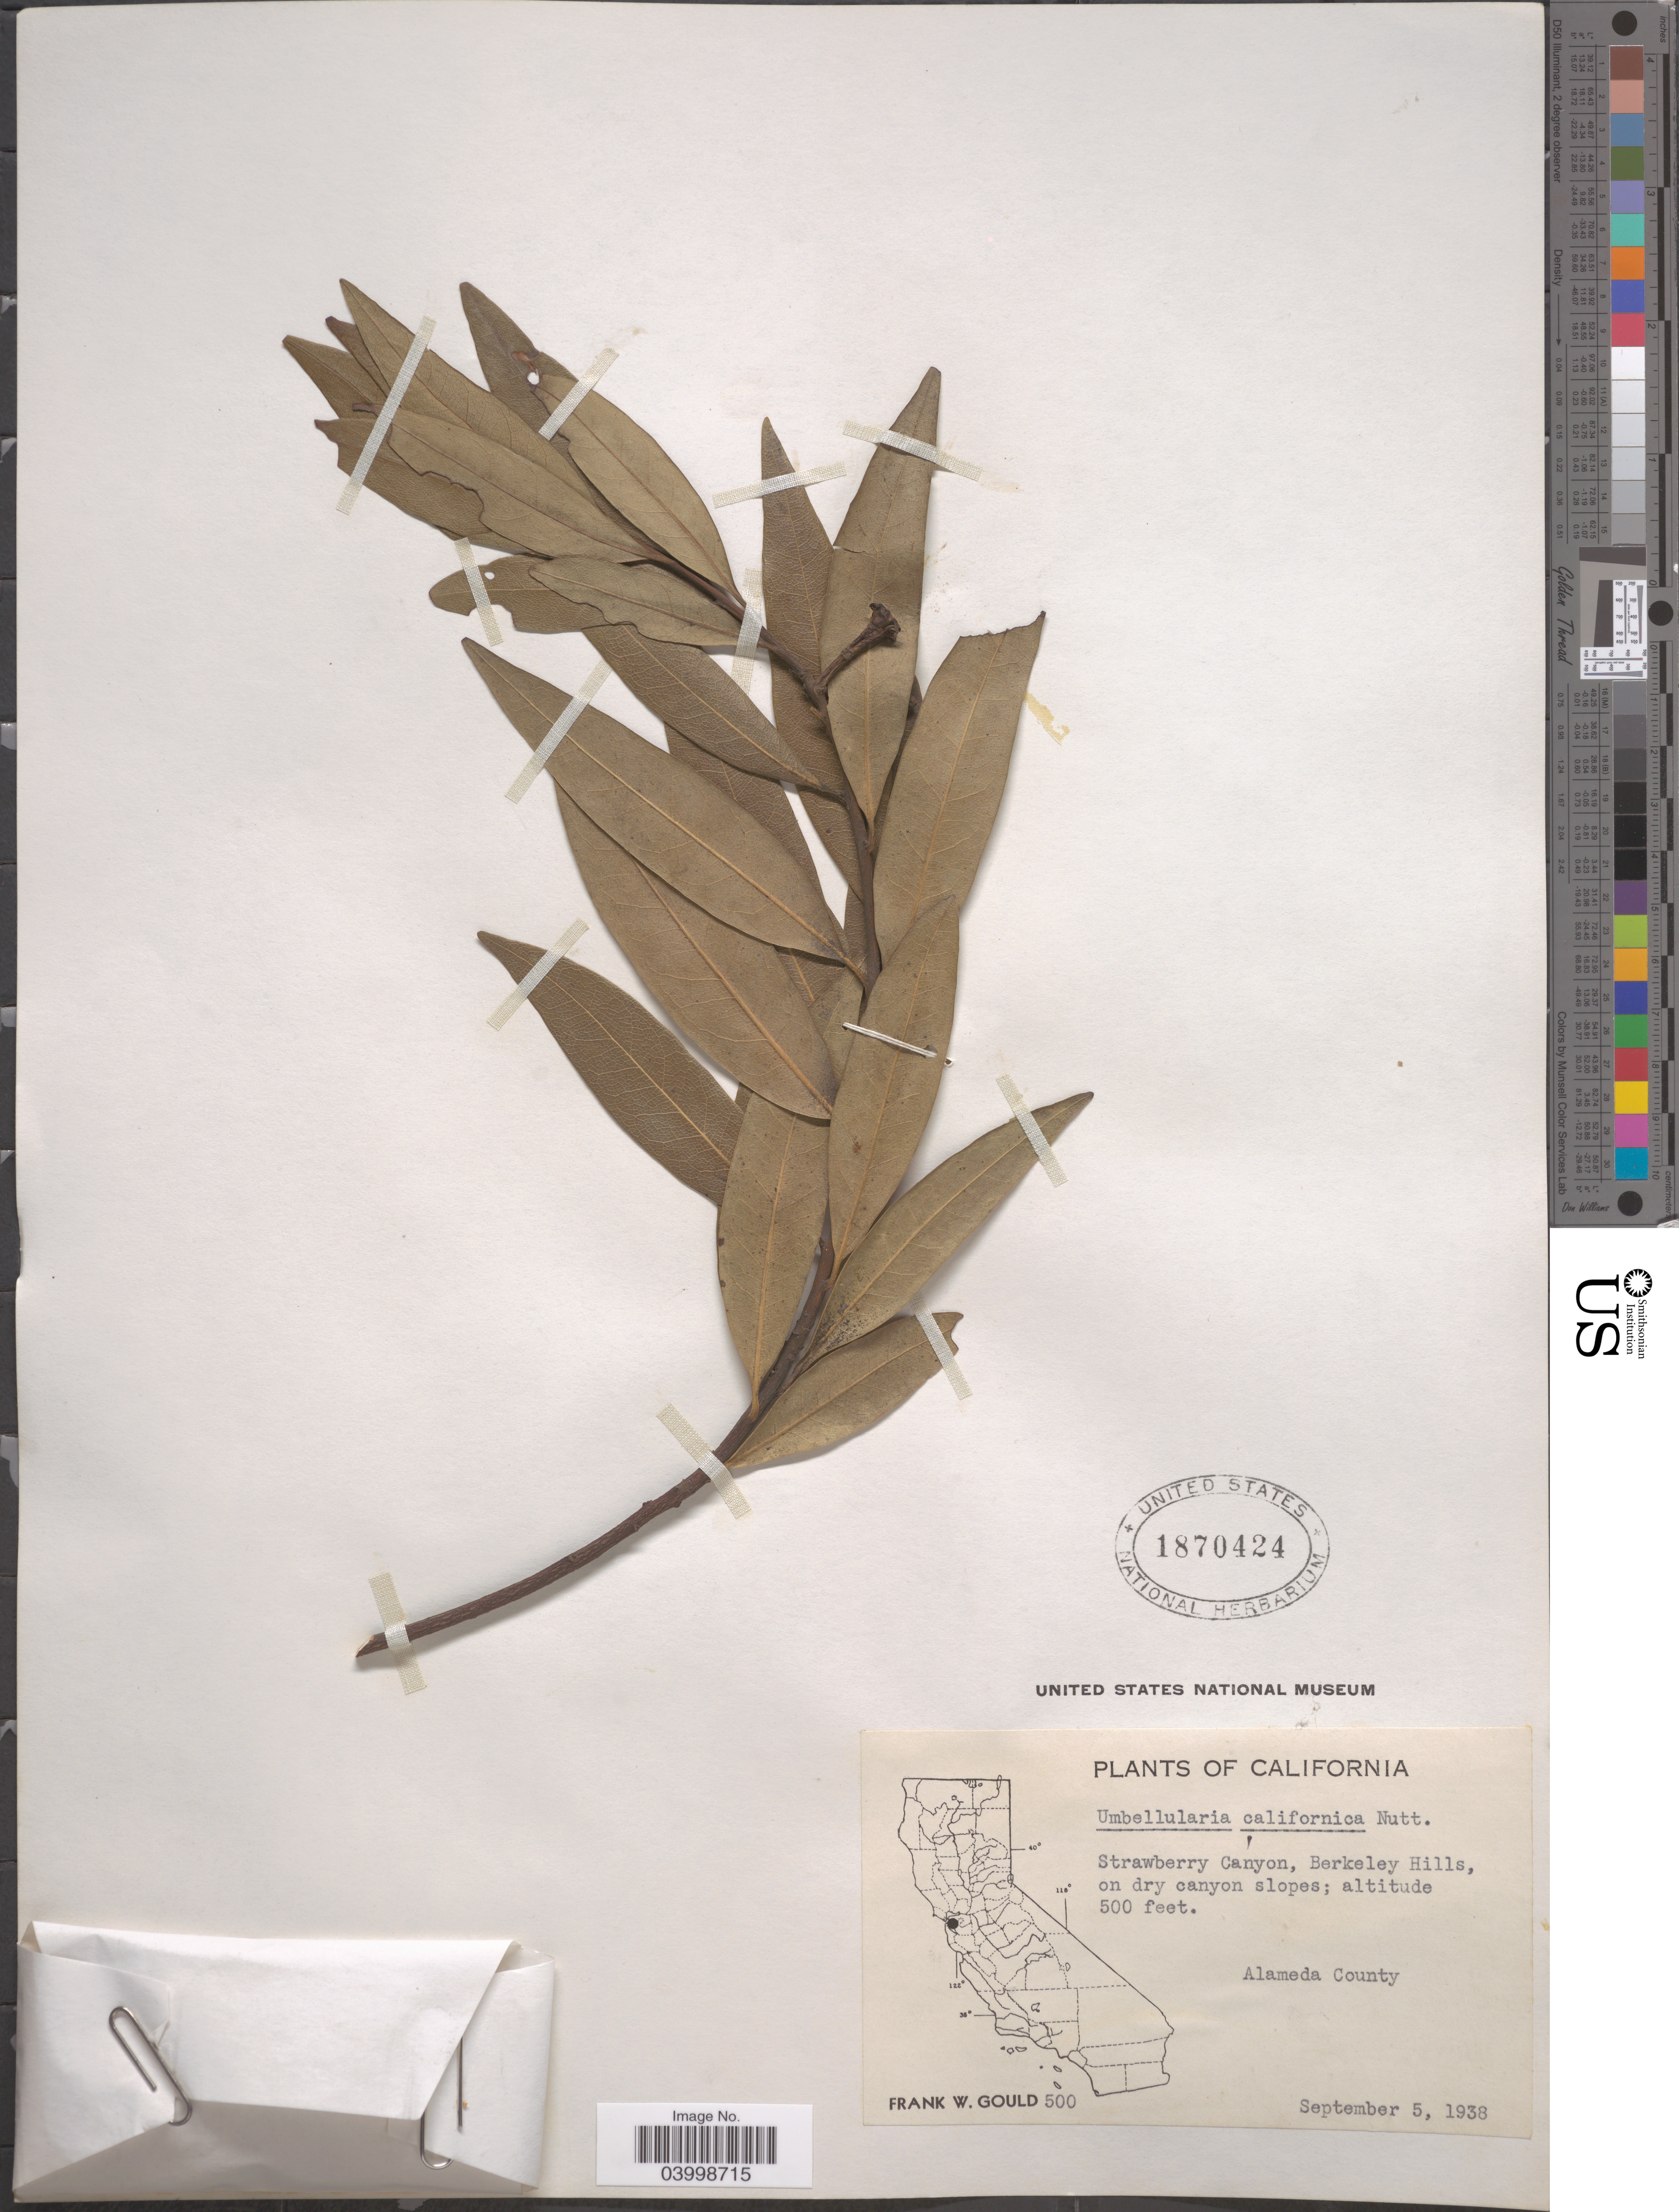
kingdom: Plantae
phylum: Tracheophyta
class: Magnoliopsida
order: Laurales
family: Lauraceae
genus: Umbellularia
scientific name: Umbellularia californica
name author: (Hook. & Arn.) Nutt.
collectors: F. W. Gould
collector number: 500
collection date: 1938-09-05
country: United States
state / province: California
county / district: Alameda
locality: Strawberry Canyon, Berkeley Hills, on dry canyon slopes.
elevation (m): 152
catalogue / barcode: US 1870424